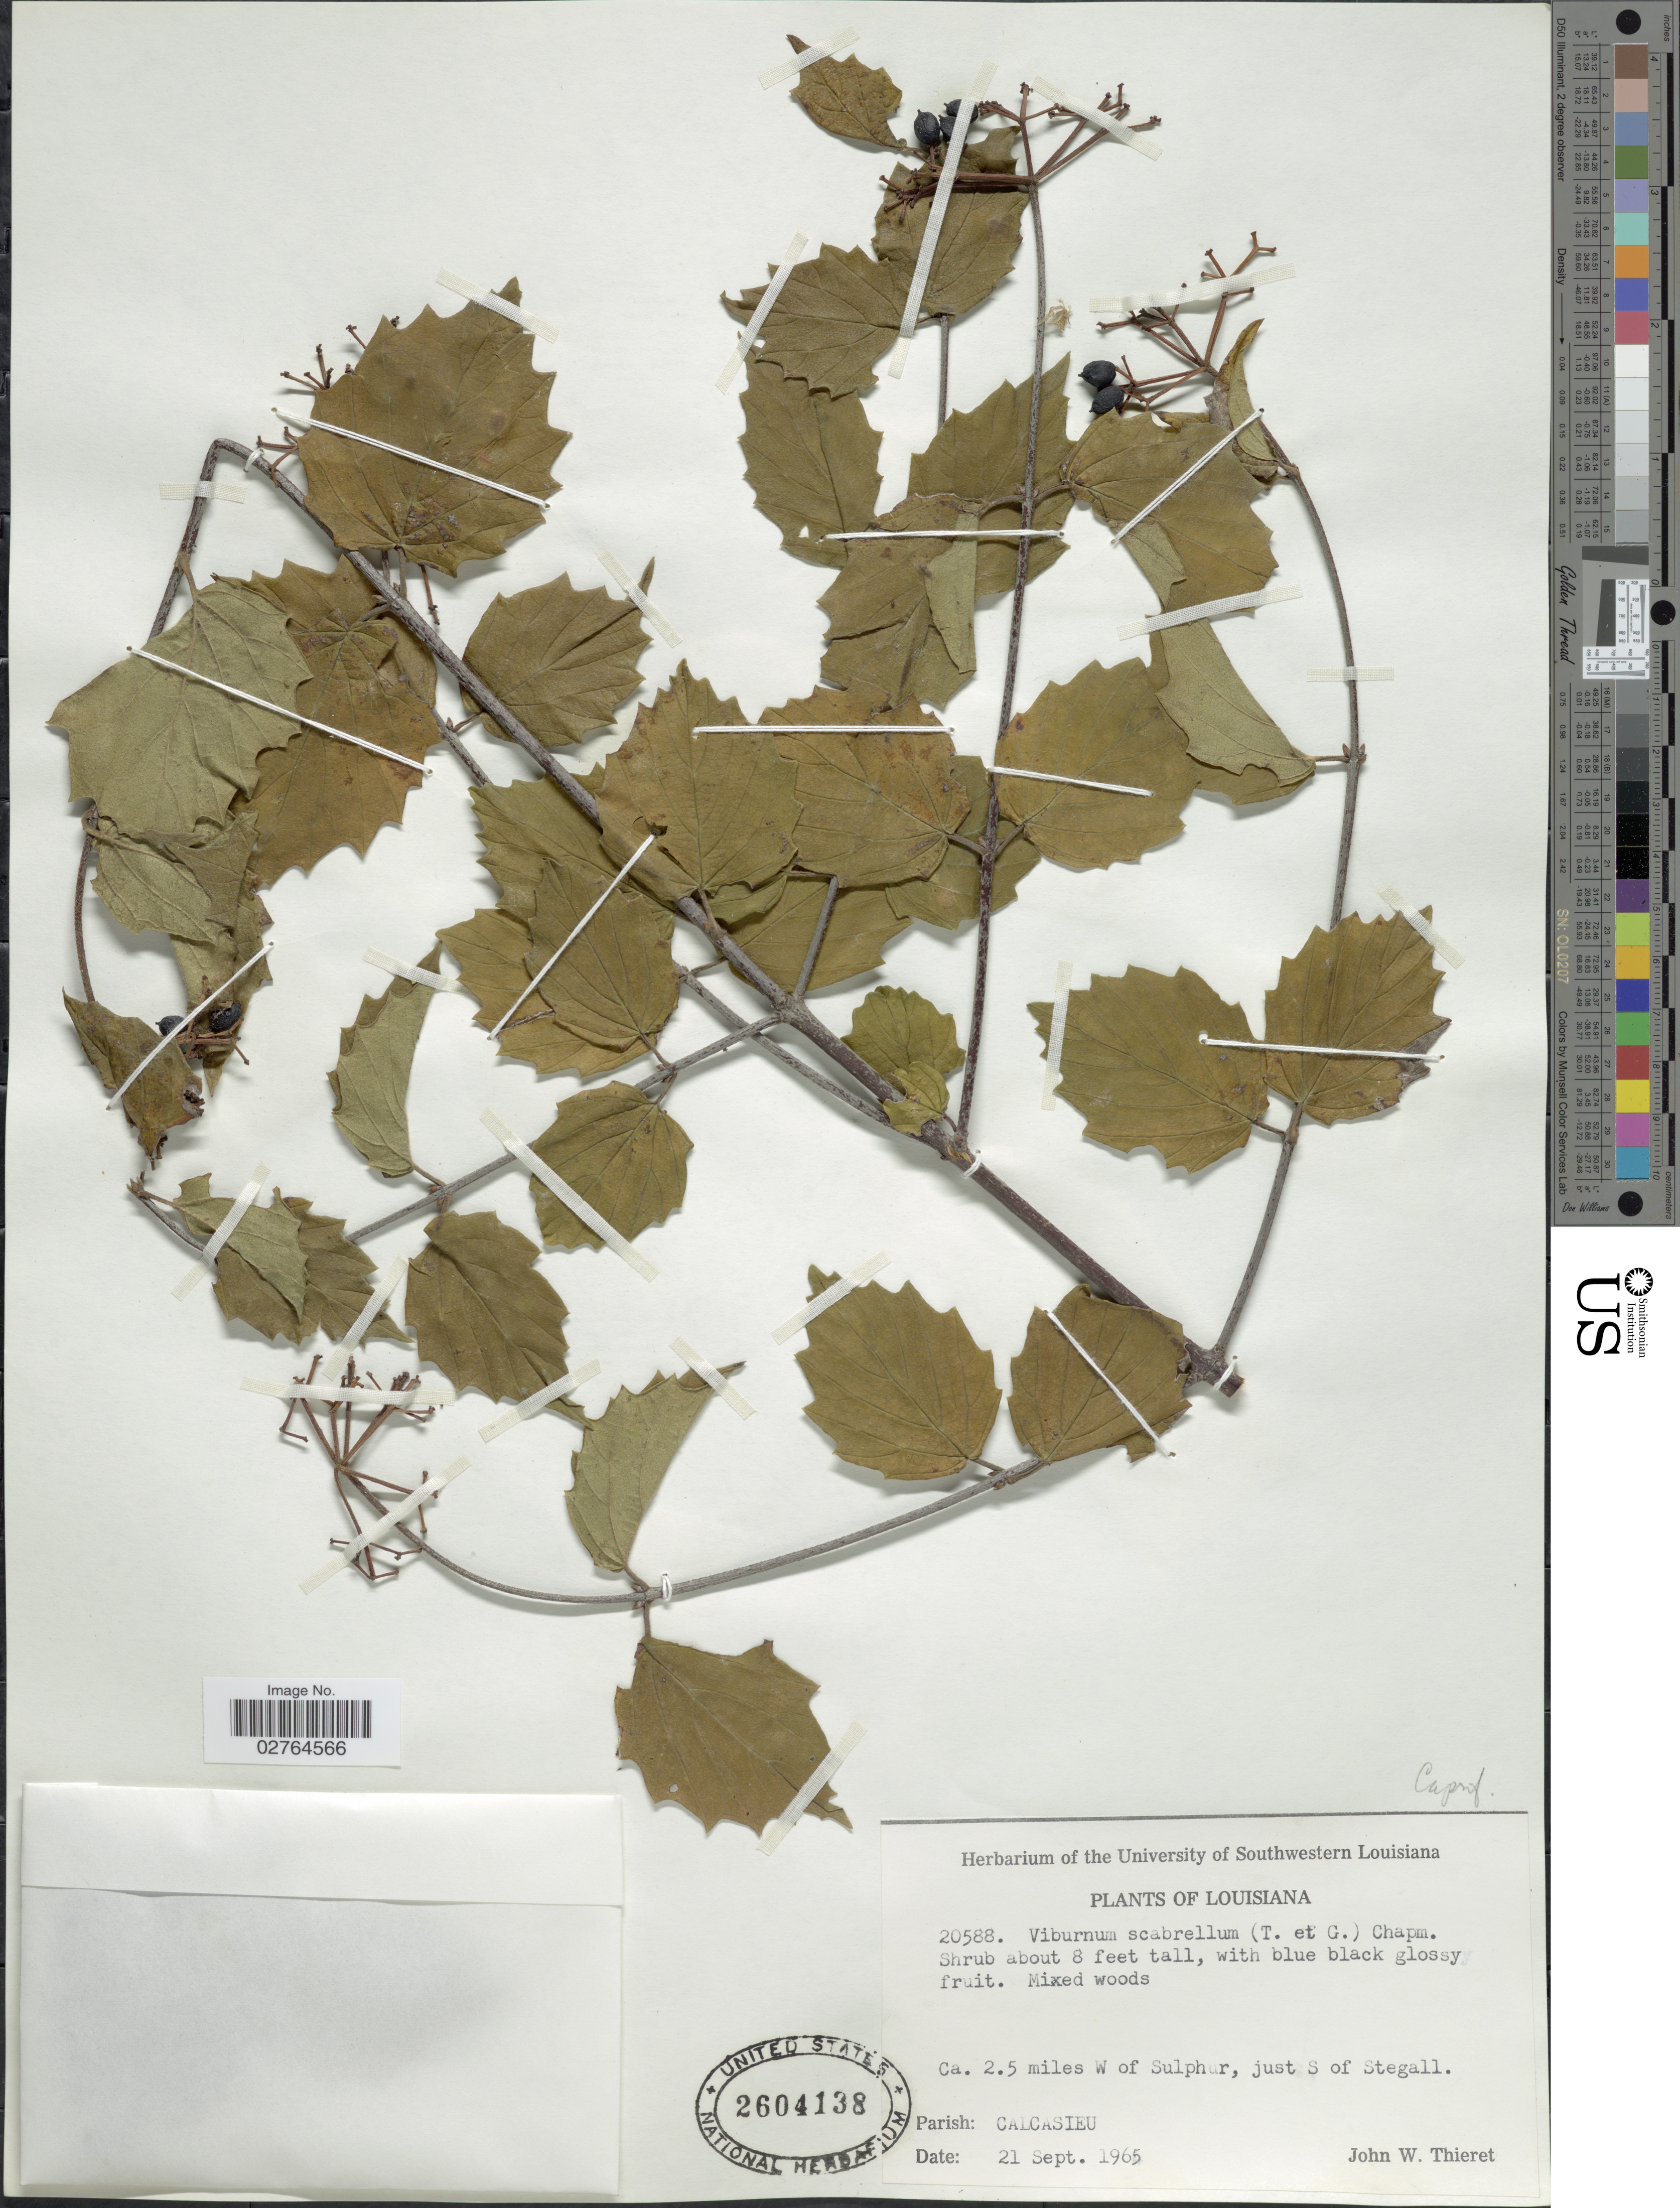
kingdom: Plantae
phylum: Tracheophyta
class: Magnoliopsida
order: Dipsacales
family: Viburnaceae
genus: Viburnum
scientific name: Viburnum scabrellum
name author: (Torr. & A. Gray) Chapm.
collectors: J. W. Thieret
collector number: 20588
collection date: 1965-09-21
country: United States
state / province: Louisiana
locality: Ca. 2.5 miles W of Sulphur, just S of Stegall. Parish: Calcasieu.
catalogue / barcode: US 2604138